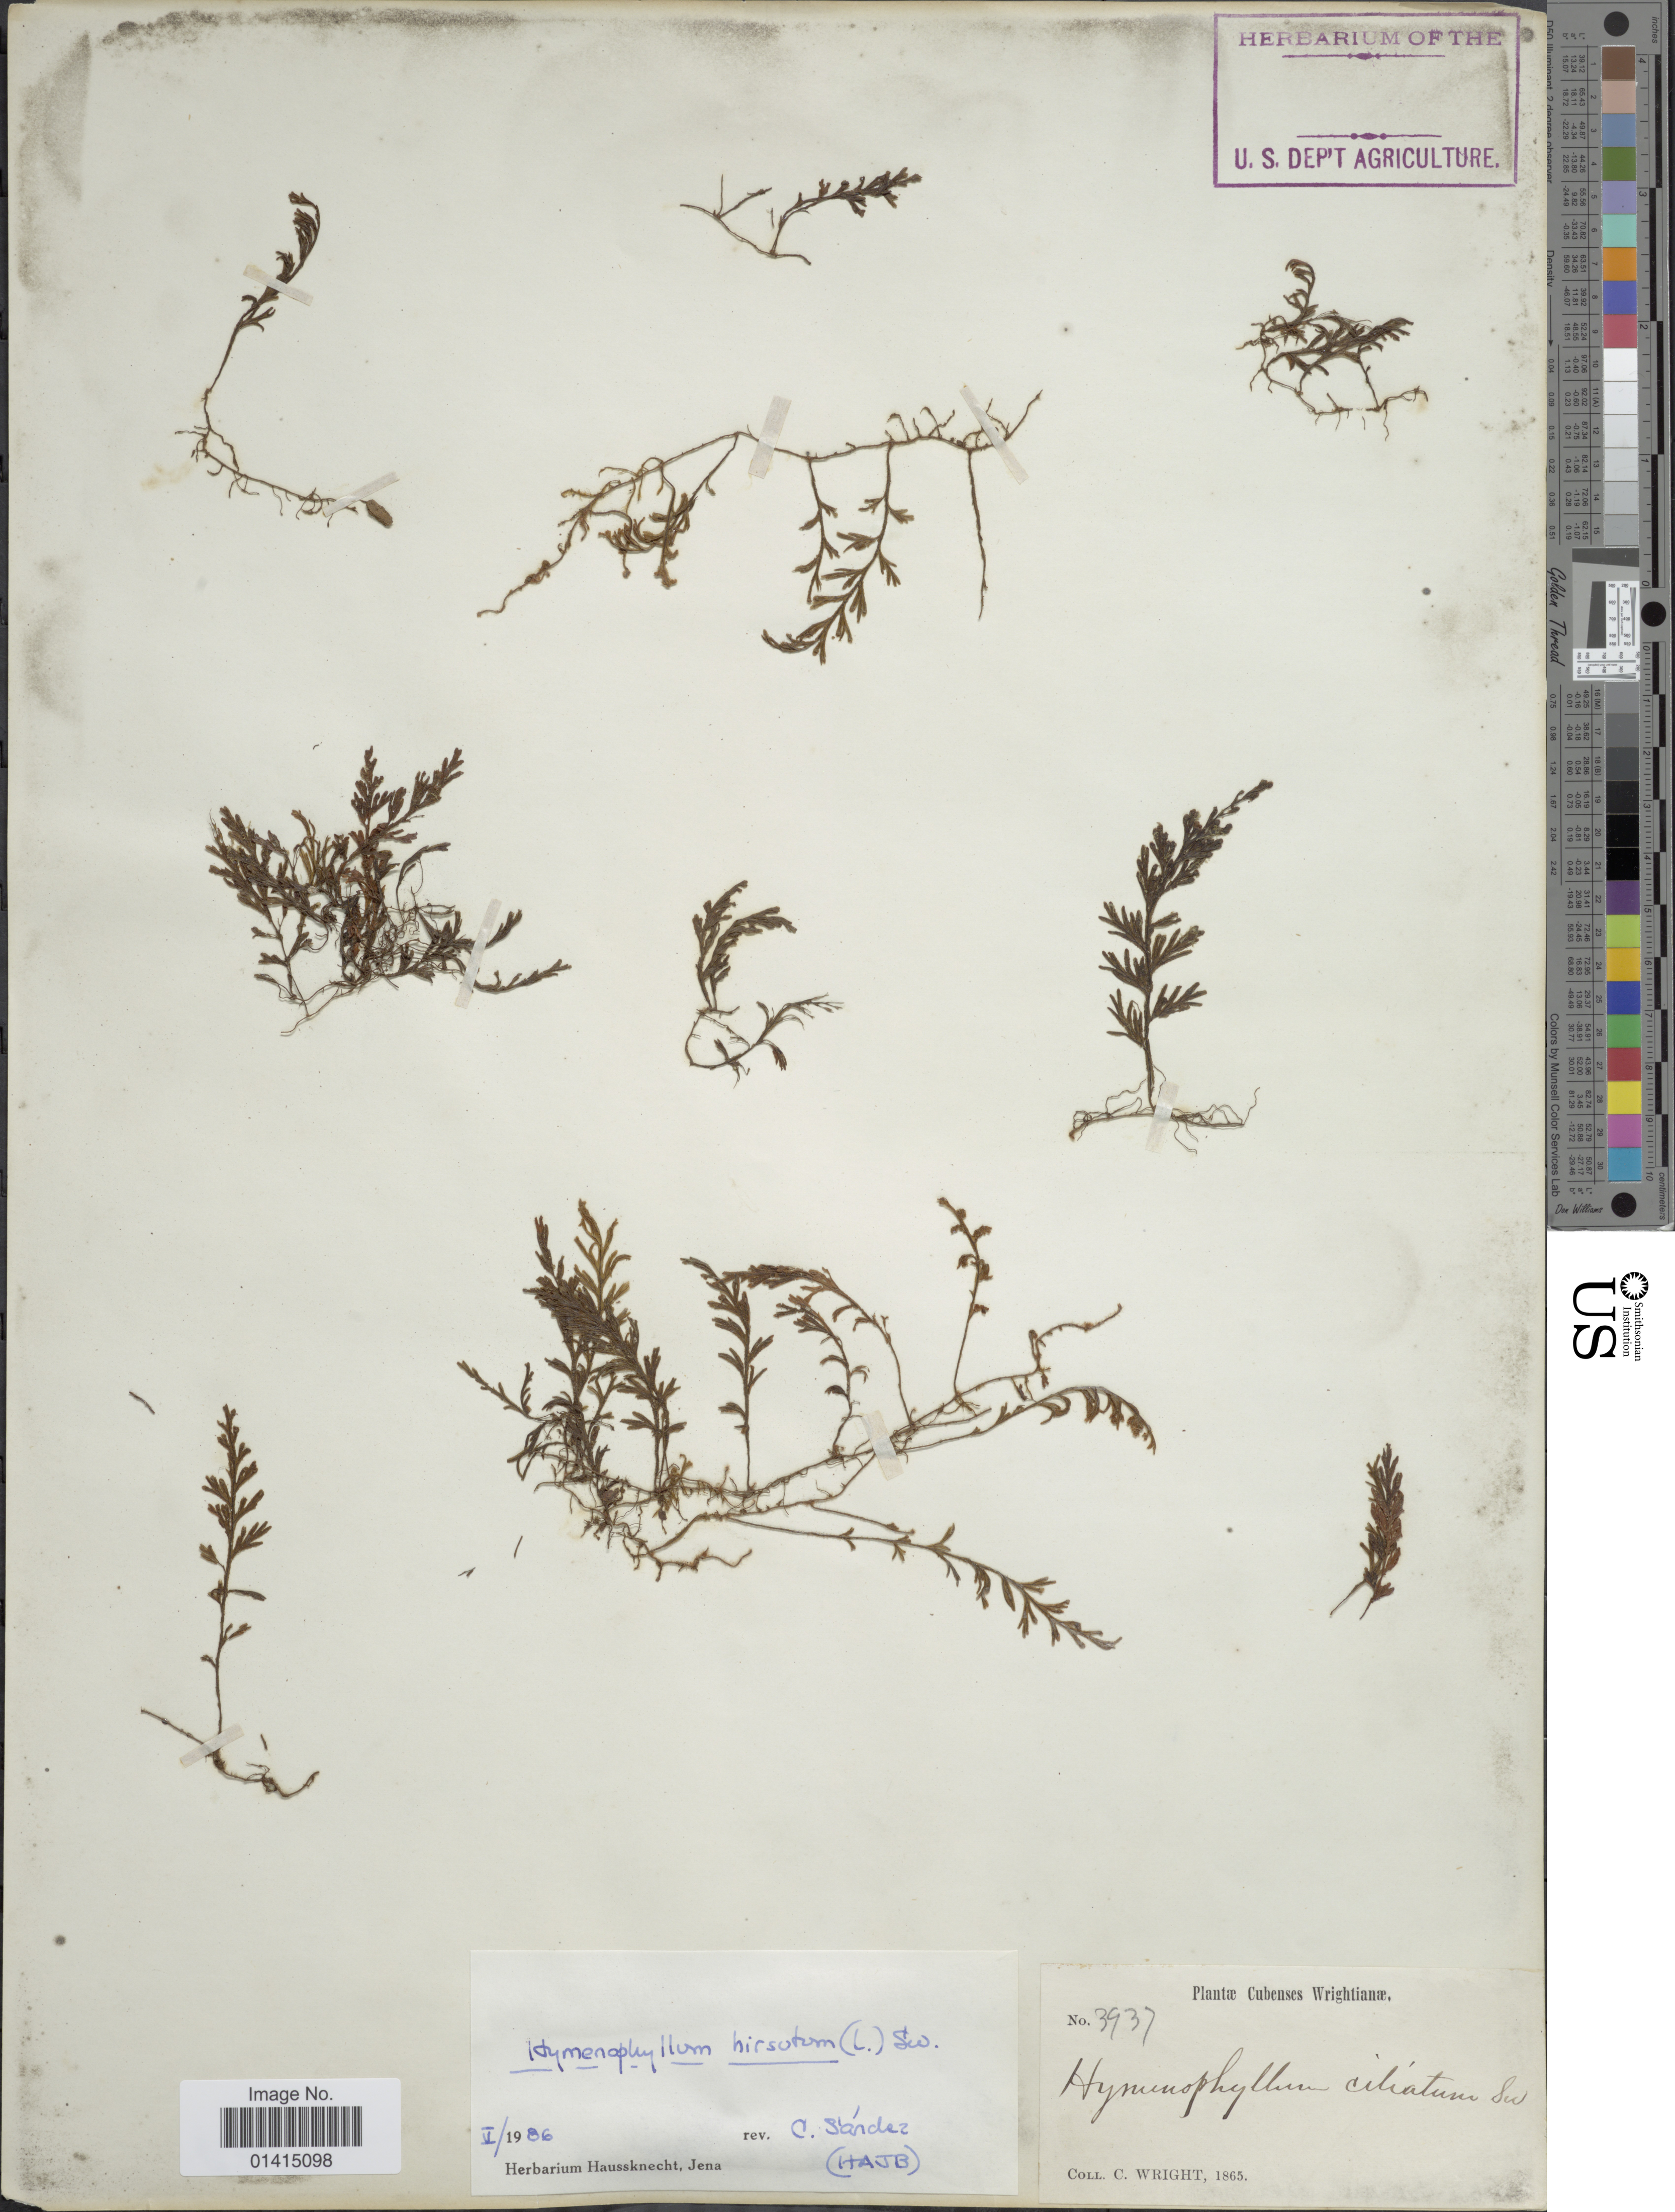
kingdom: Plantae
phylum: Tracheophyta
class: Polypodiopsida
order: Hymenophyllales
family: Hymenophyllaceae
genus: Hymenophyllum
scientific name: Hymenophyllum hirsutum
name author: (L.) Sw.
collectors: C. Wright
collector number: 3937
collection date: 1865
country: Cuba